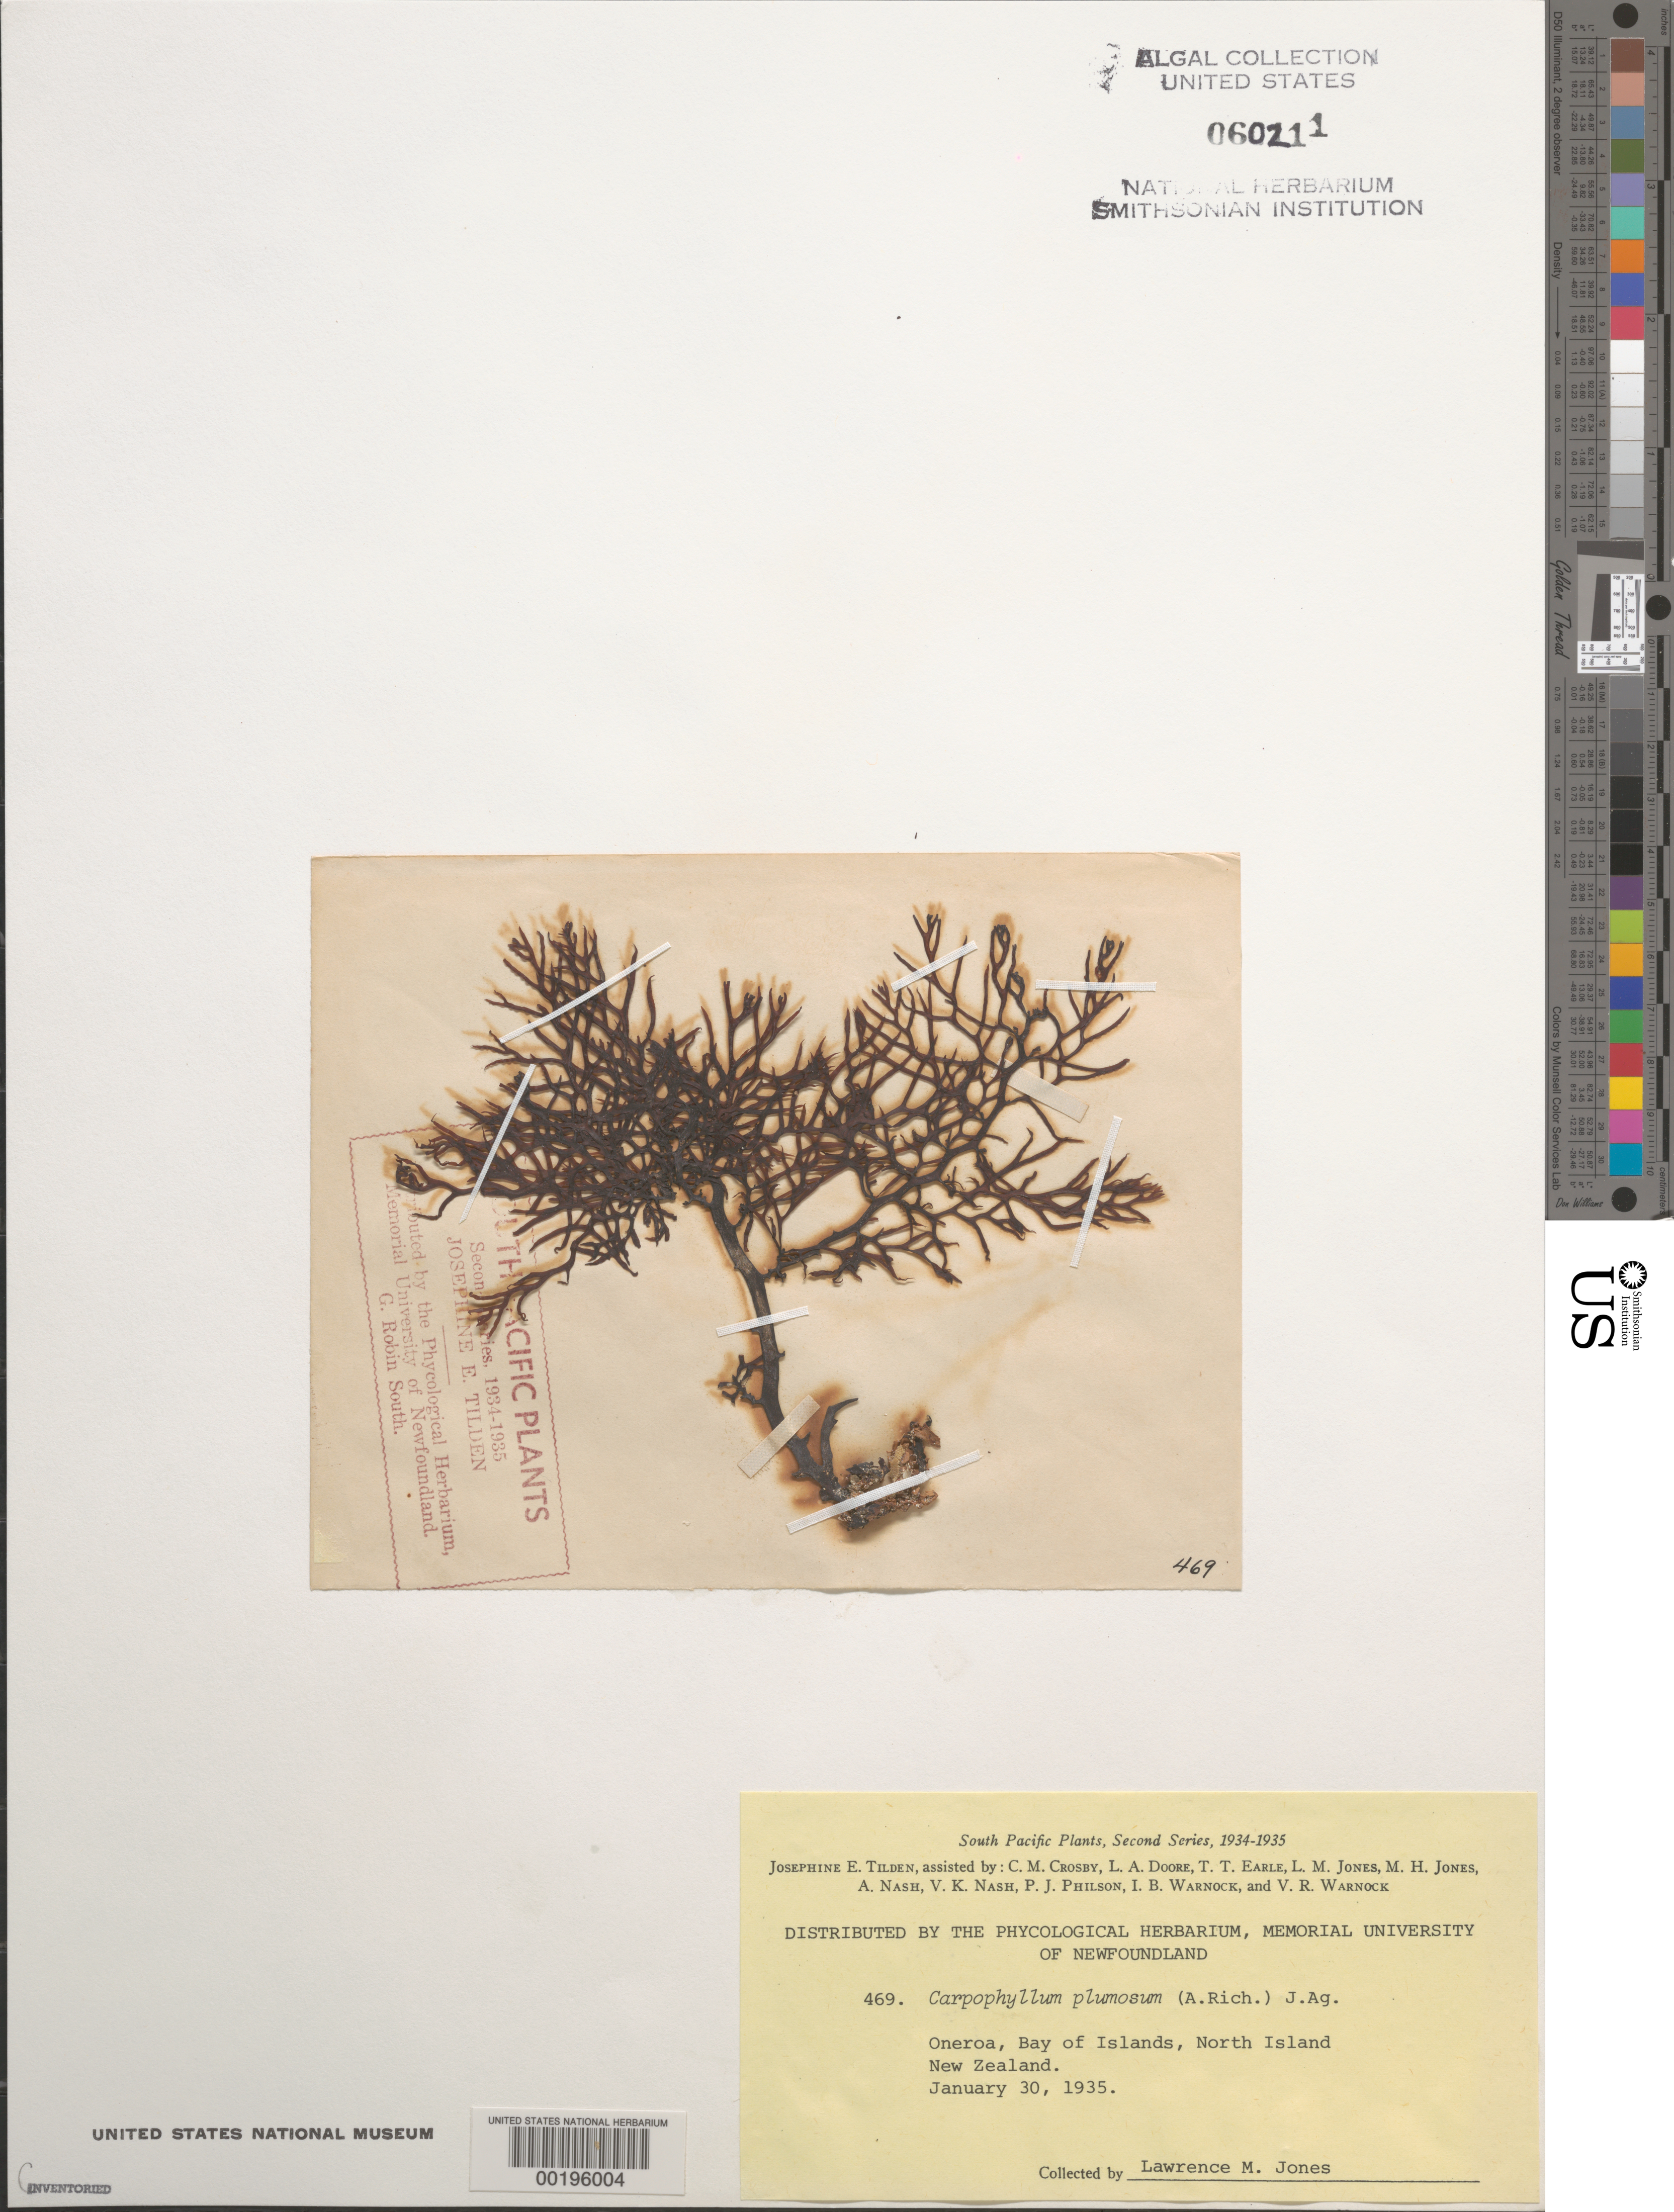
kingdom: Chromista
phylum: Ochrophyta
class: Phaeophyceae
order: Fucales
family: Sargassaceae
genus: Carpophyllum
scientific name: Carpophyllum plumosum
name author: (A. Rich.) J. Agardh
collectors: L. M. Jones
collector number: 469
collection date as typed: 30 Jan 1935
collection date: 1935-01-30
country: New Zealand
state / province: Northland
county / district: Far North District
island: North Island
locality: Bay of Islands, Oneroa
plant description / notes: Tilden, South Pacific Plants, Second Series, 1934-1935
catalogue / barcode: US 60211